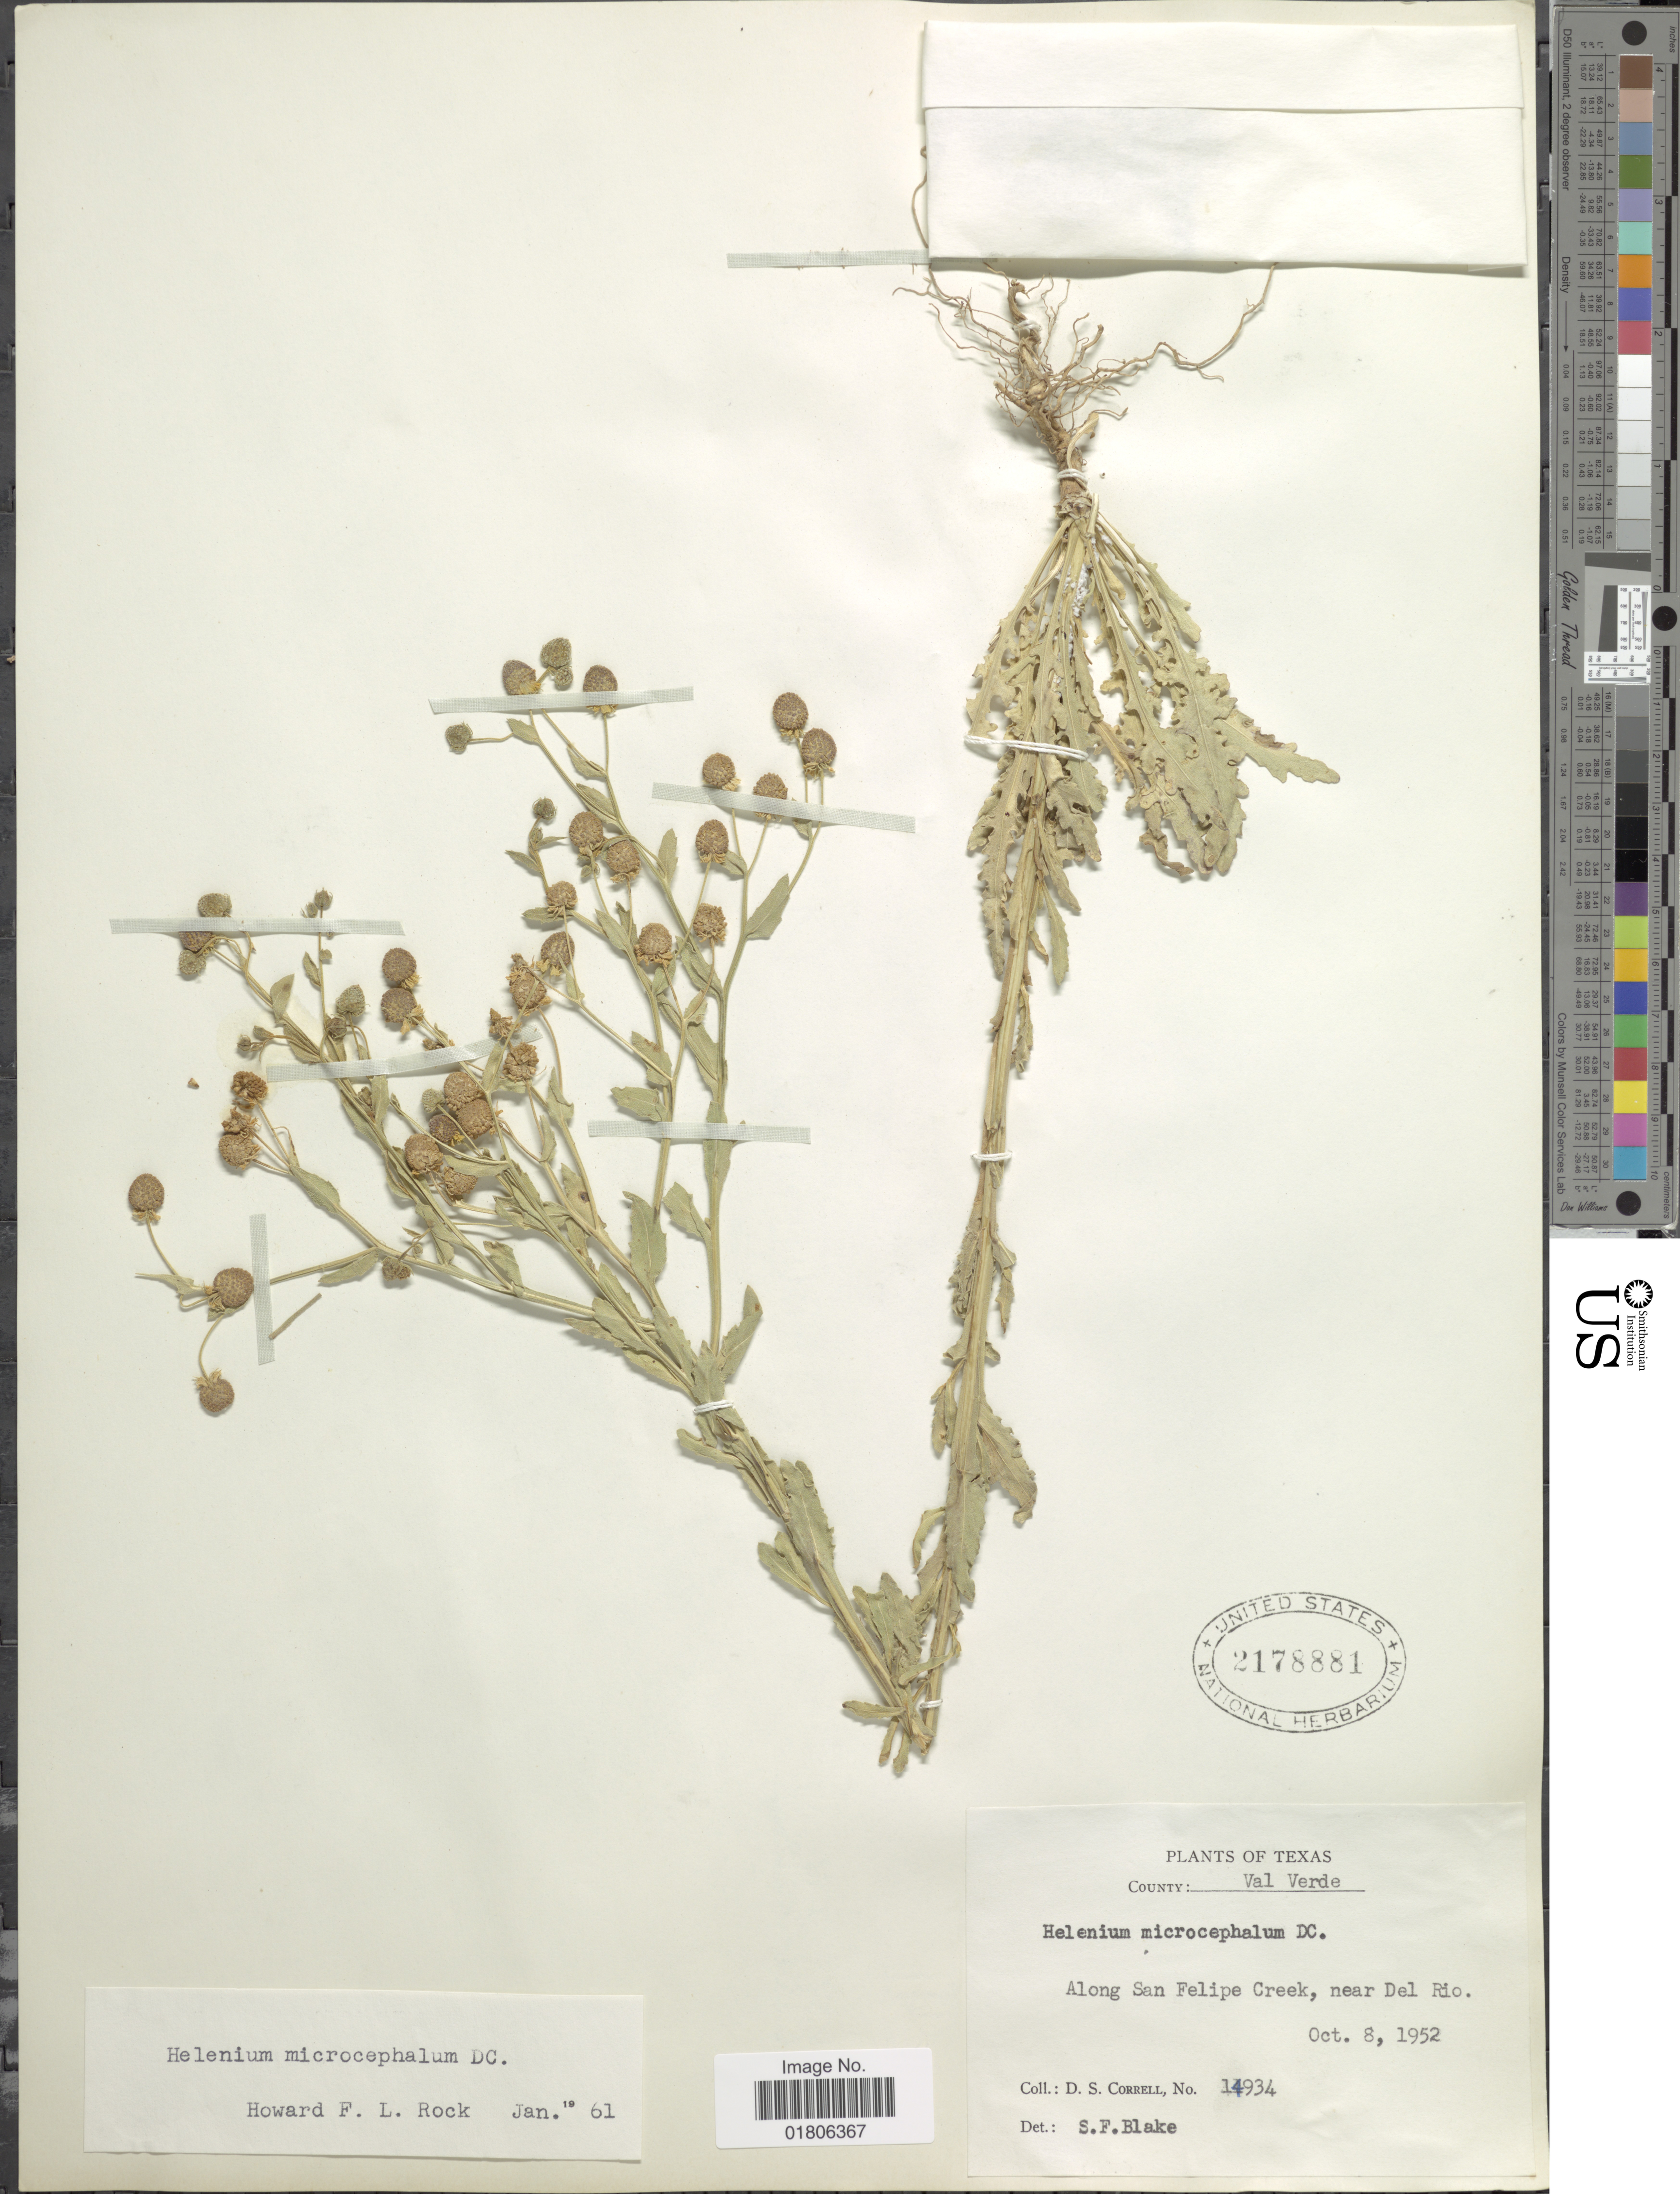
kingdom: Plantae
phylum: Tracheophyta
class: Magnoliopsida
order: Asterales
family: Asteraceae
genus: Helenium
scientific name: Helenium microcephalum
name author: DC.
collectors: D. S. Correll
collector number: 14934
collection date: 1952-10-08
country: United States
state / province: Texas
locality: Val Verde, Along San Felipe Creek, near Del Rio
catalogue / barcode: US 2178881